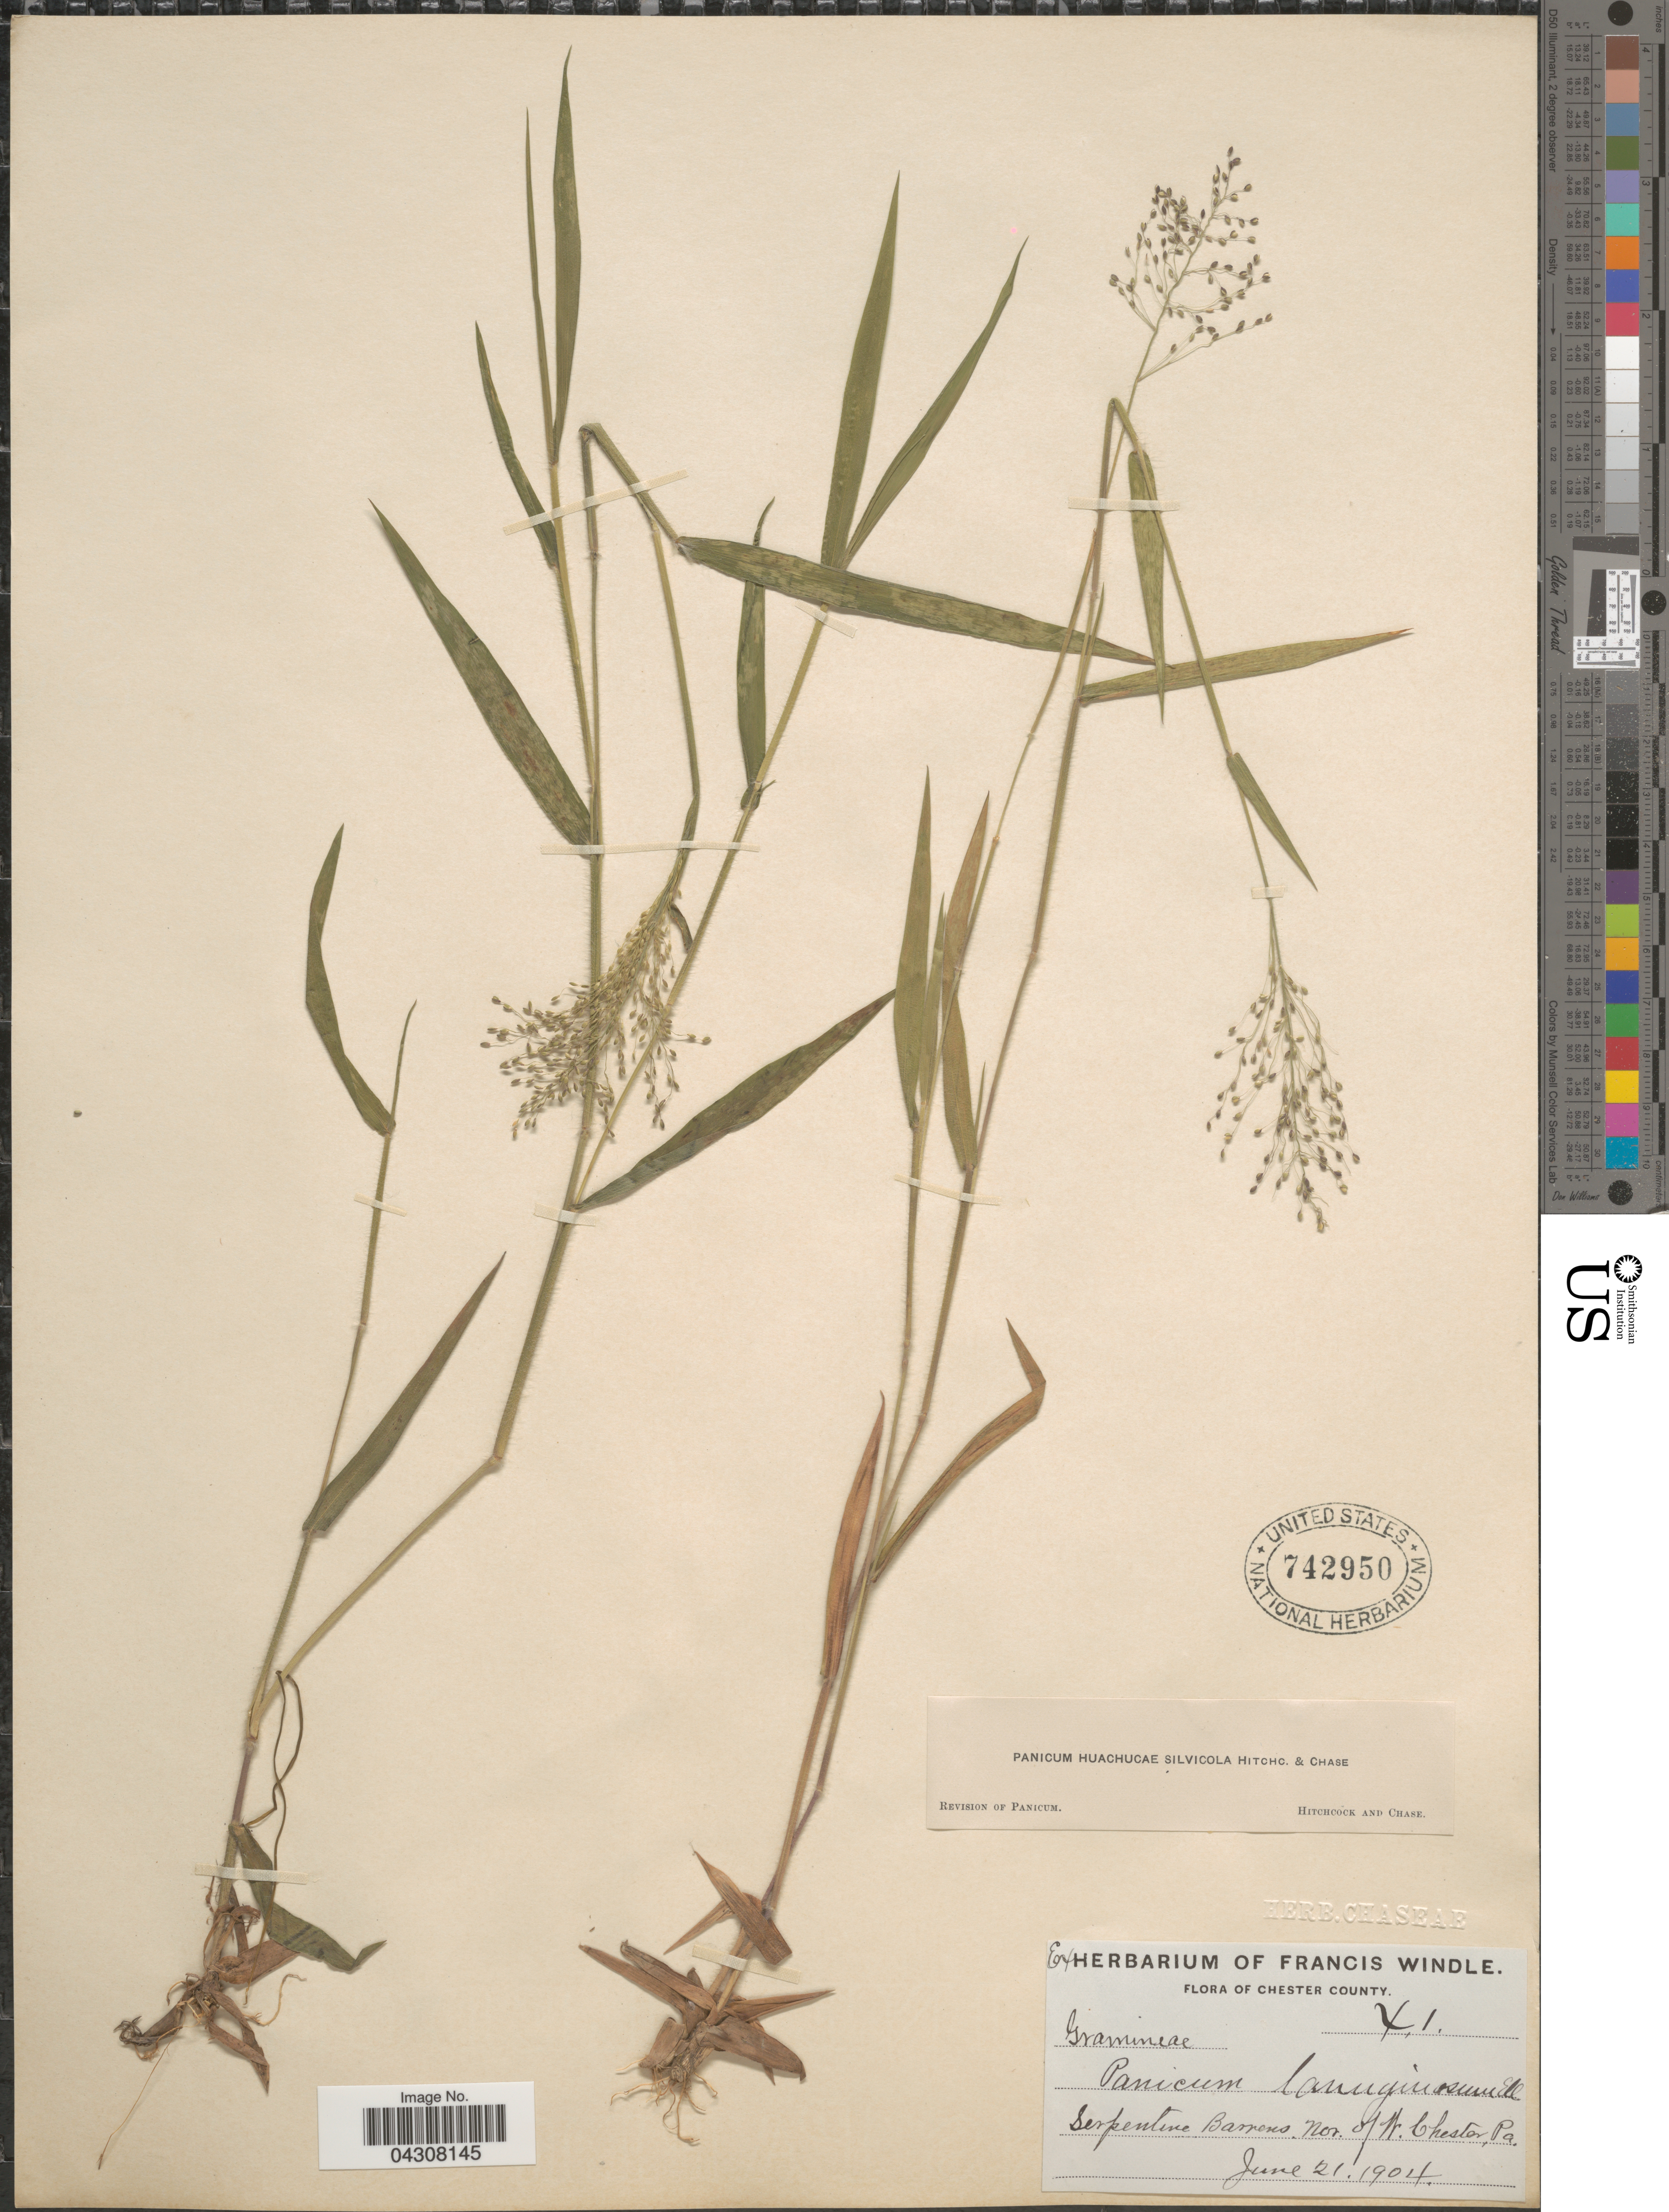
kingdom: Plantae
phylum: Tracheophyta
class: Liliopsida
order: Poales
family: Poaceae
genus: Dichanthelium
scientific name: Dichanthelium acuminatum var. acuminatum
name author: (Sw.) Gould & C.A. Clark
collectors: ex herb. F. Windle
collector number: X1*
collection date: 1904-06-21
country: United States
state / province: Pennsylvania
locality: Chester County. Serpentine Barrens. Nor. of W. Chester.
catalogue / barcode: US 742950